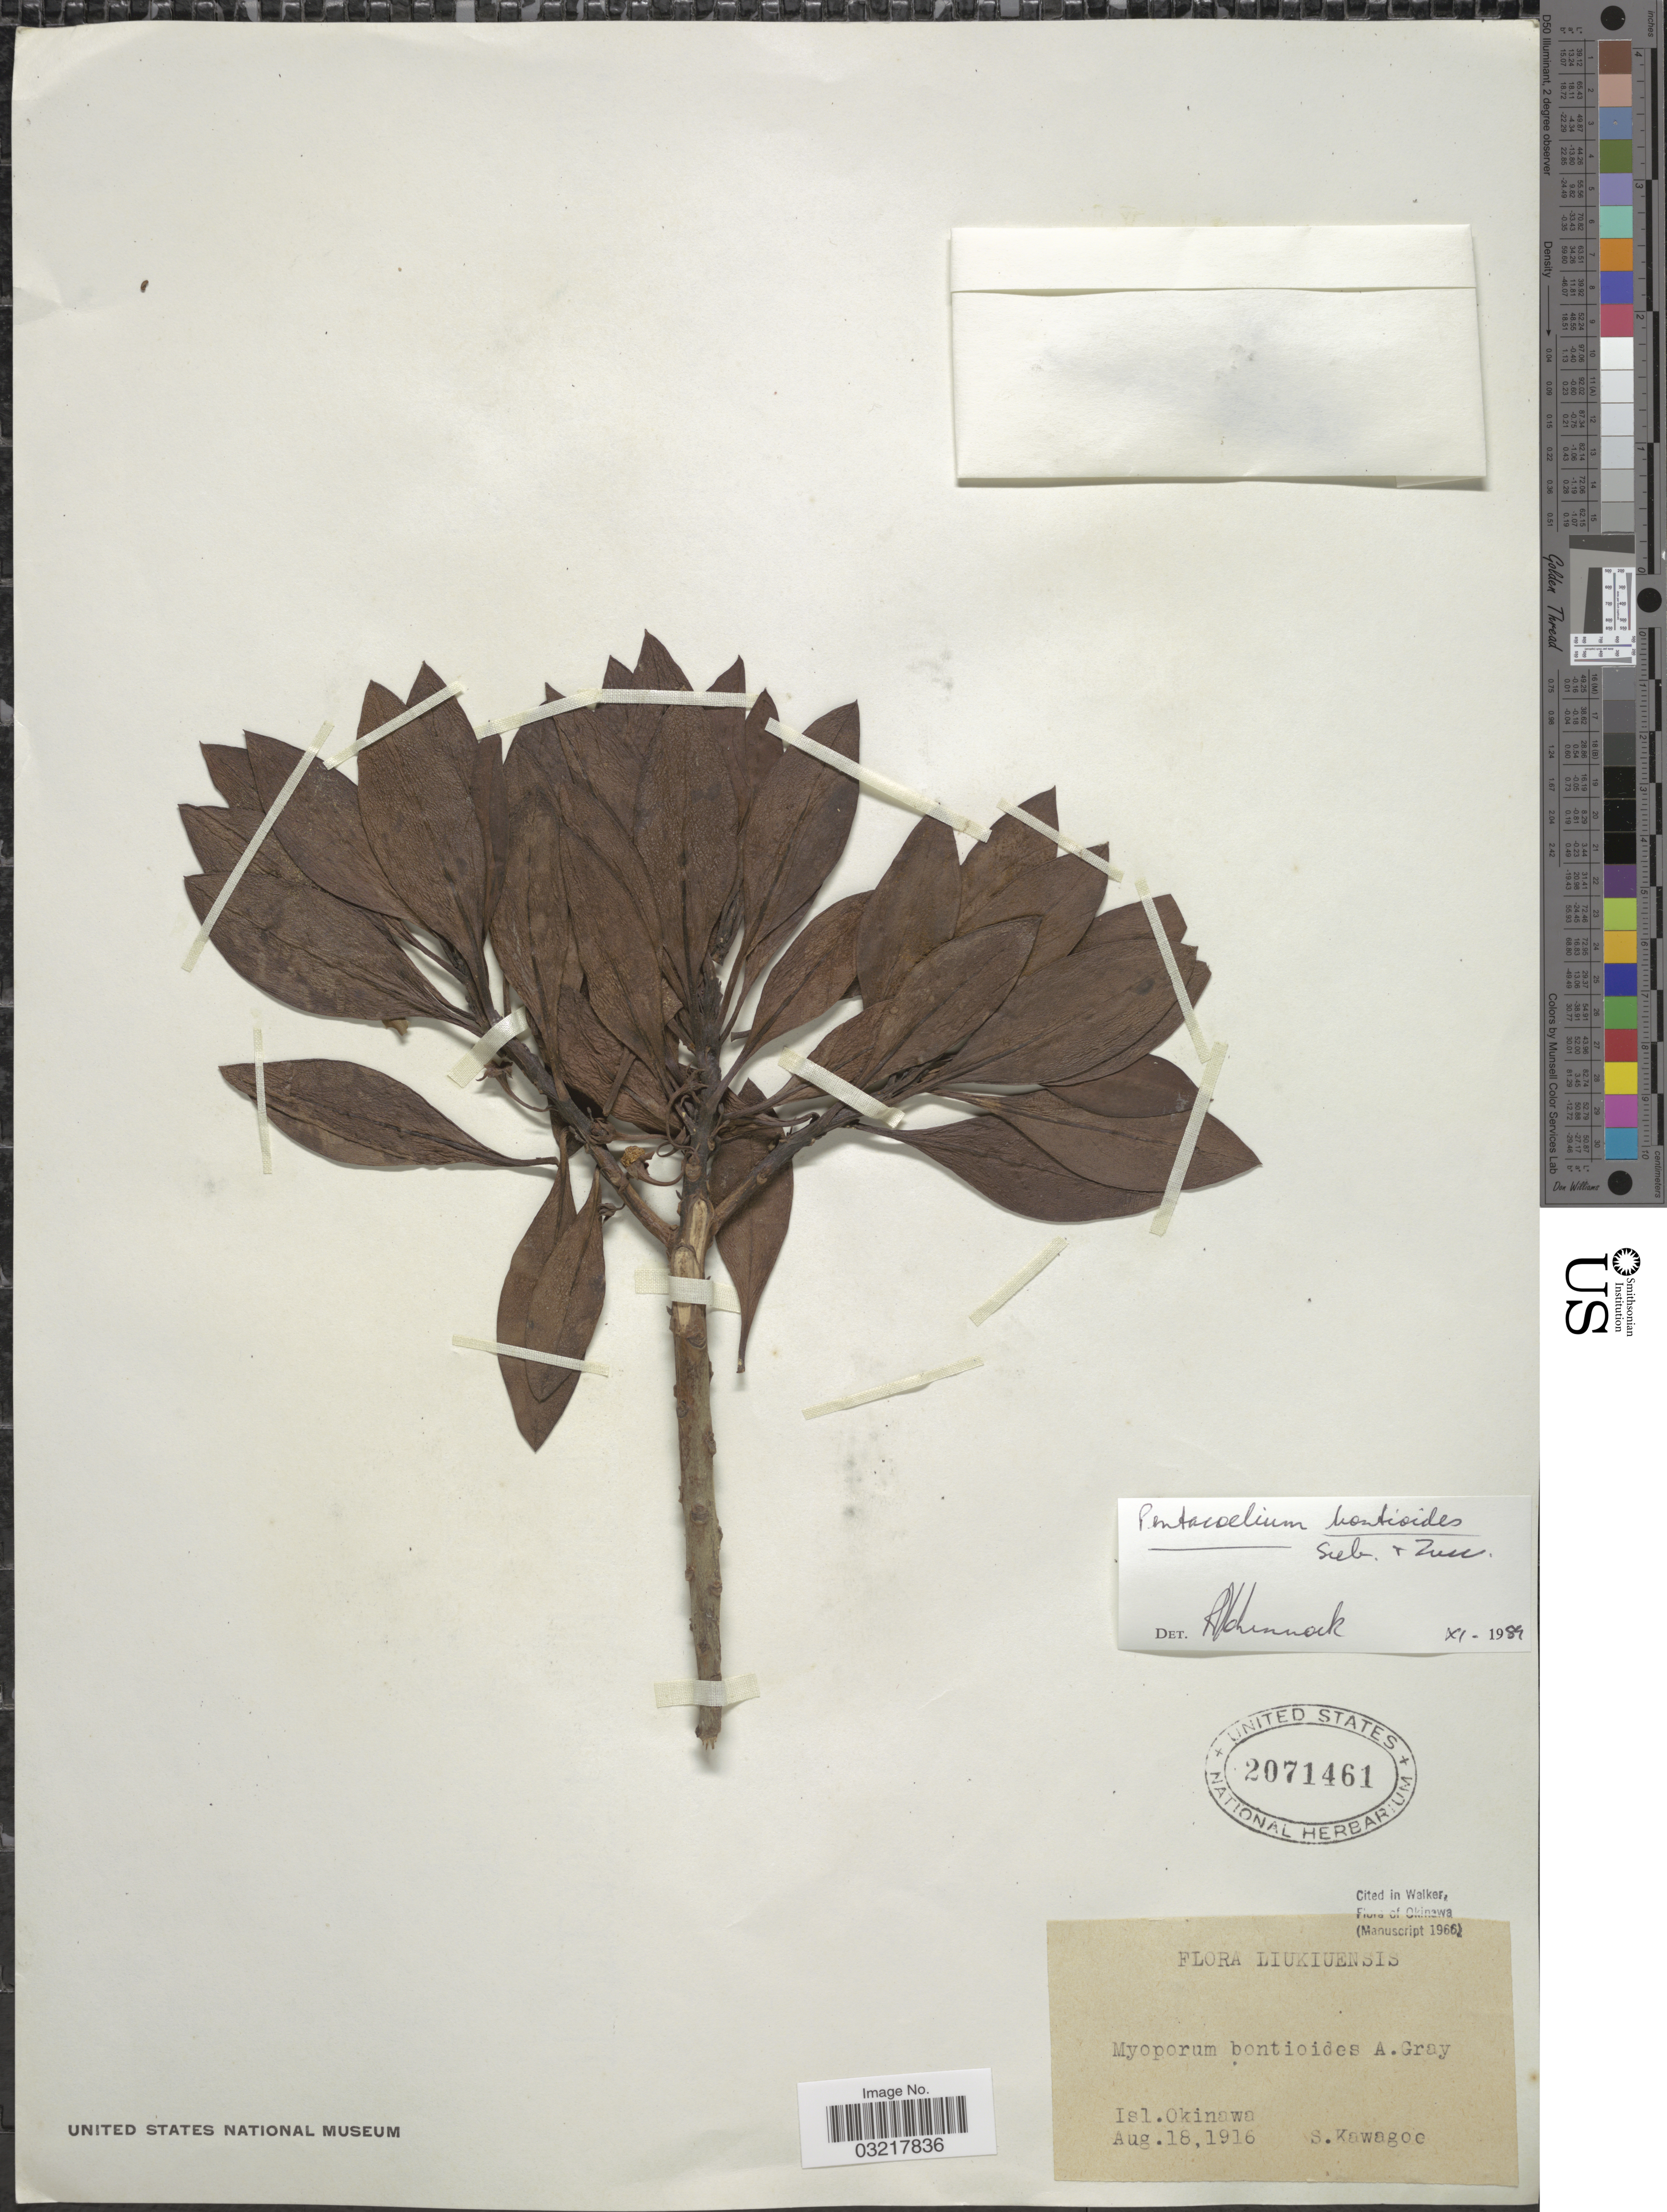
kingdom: Plantae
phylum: Tracheophyta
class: Magnoliopsida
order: Lamiales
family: Scrophulariaceae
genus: Pentacoelium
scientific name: Pentacoelium bontioides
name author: Siebold & Zucc.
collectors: S. Kawagoe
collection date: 1916-08-18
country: Japan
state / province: Okinawa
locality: Liukiuensis.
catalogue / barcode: US 2071461